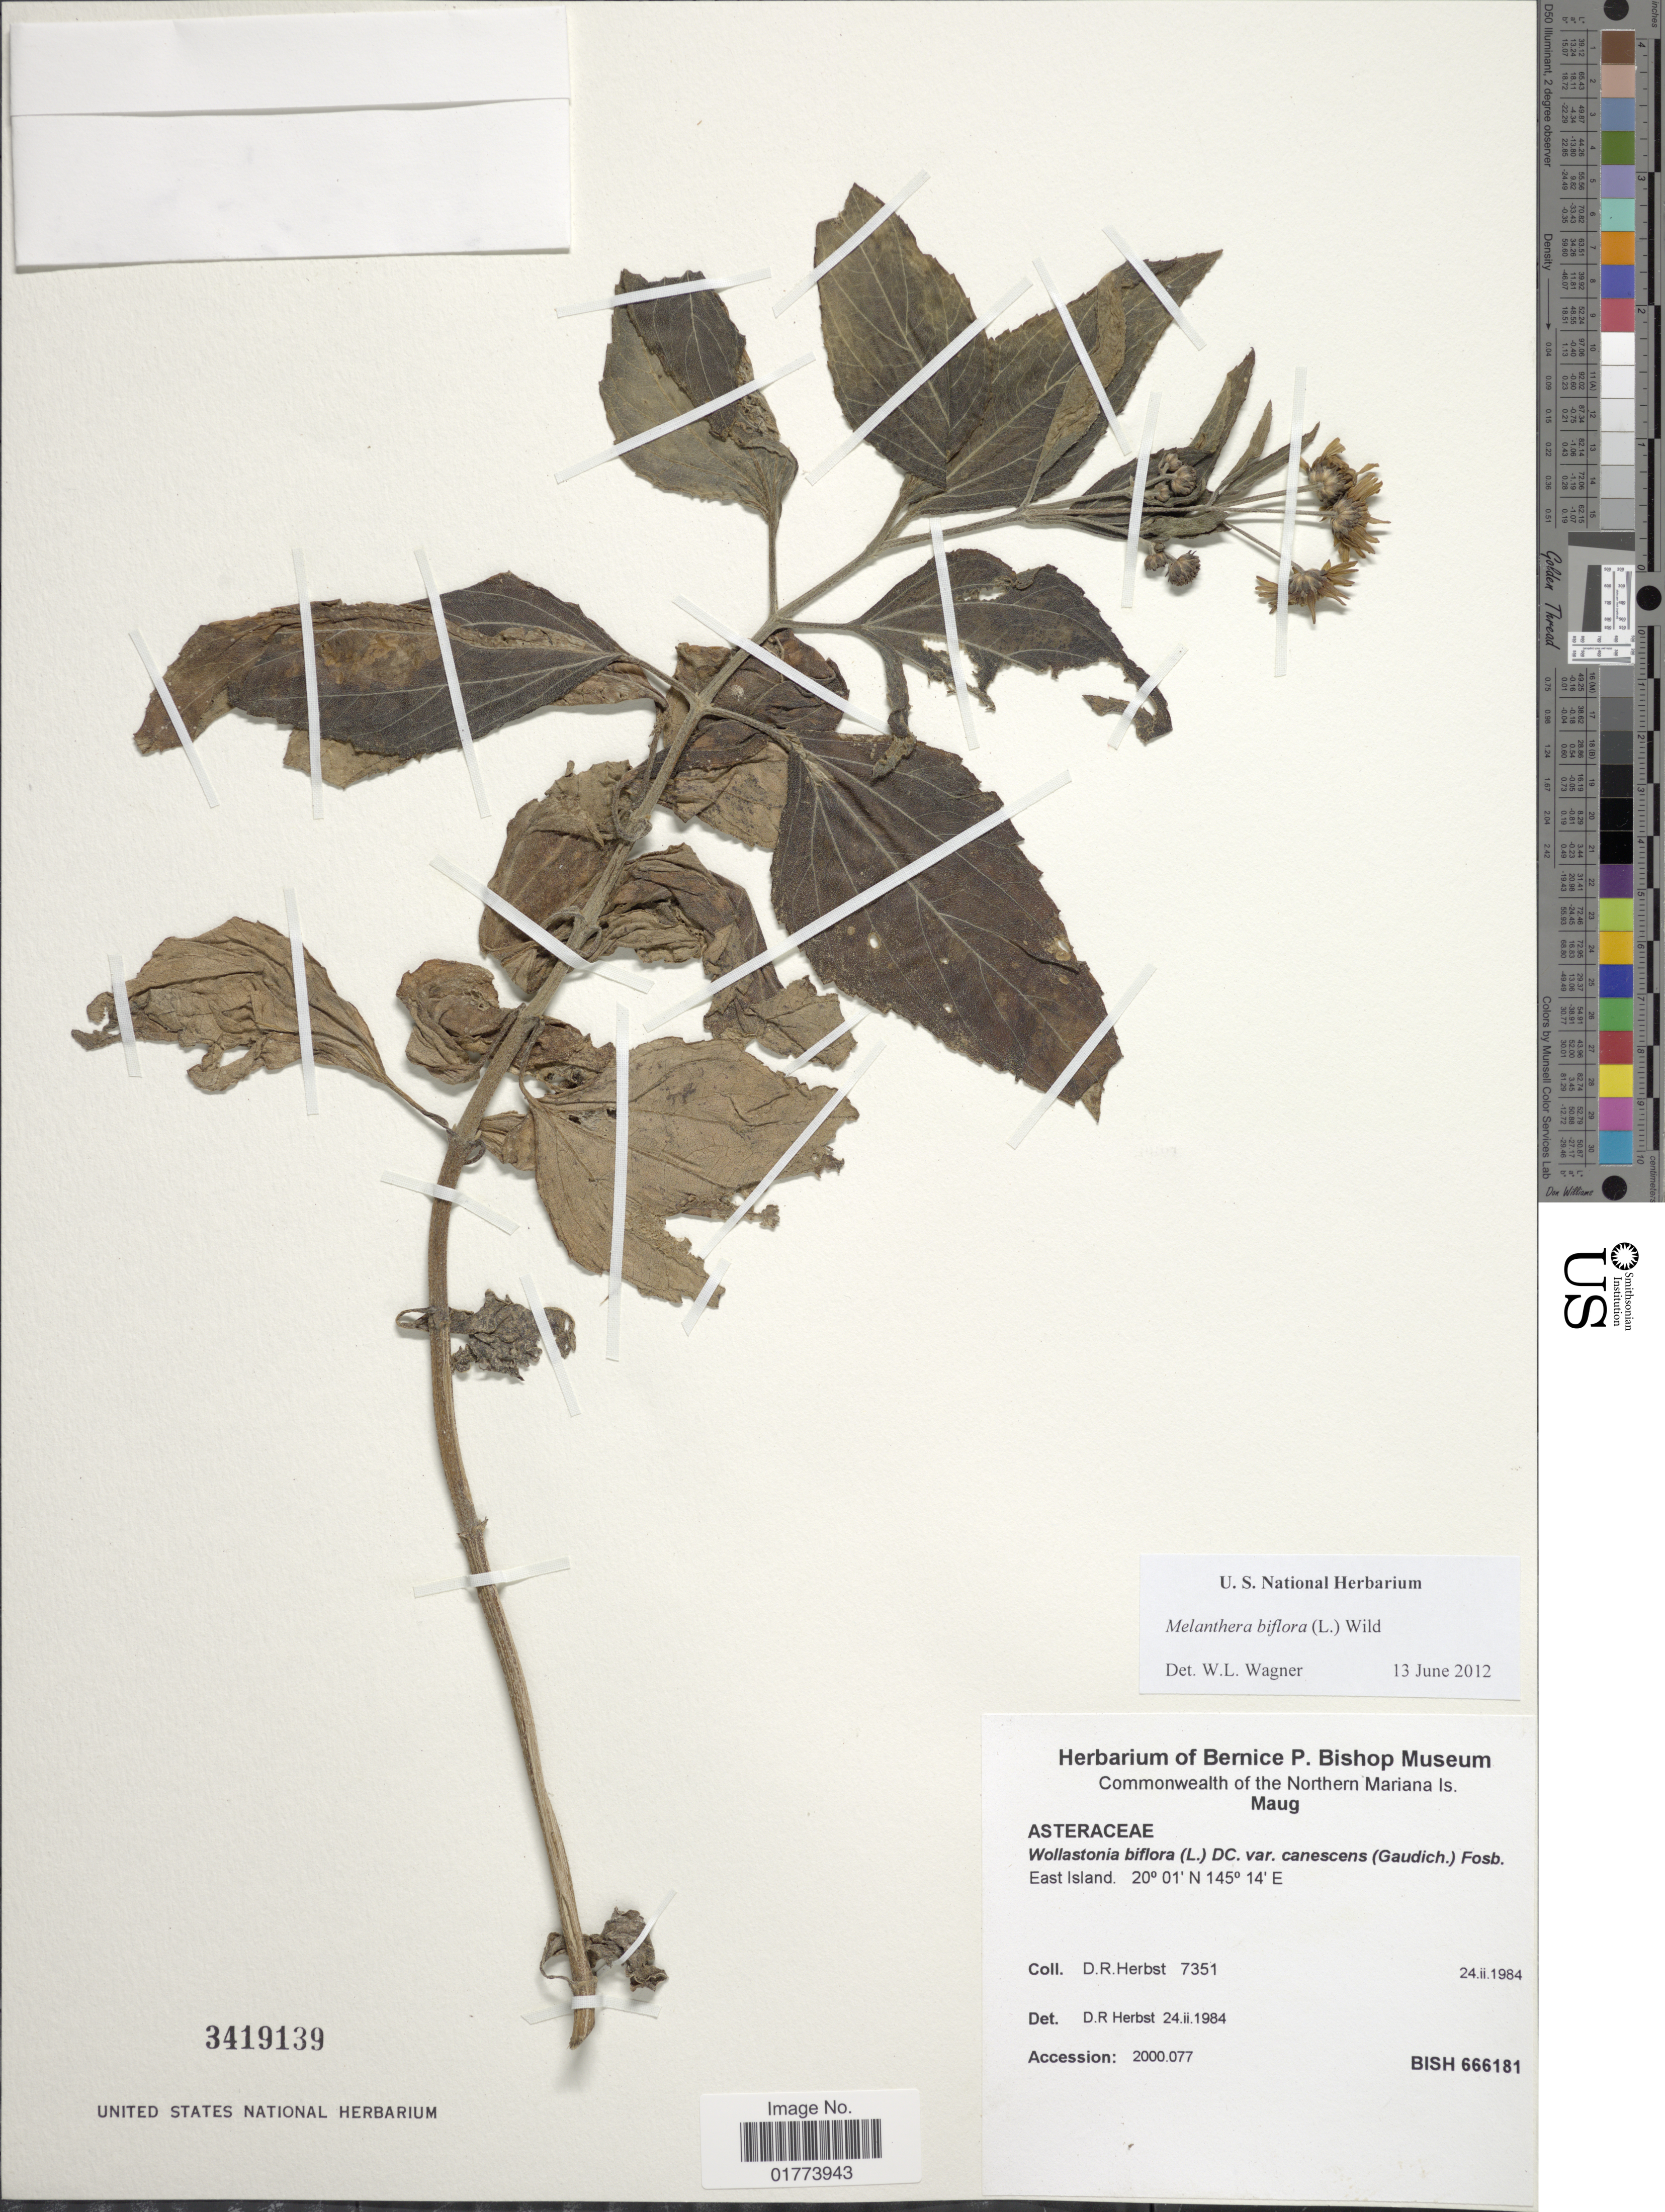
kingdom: Plantae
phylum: Tracheophyta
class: Magnoliopsida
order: Asterales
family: Asteraceae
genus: Wollastonia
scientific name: Wollastonia uniflora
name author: (Willd.) Orchard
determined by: Wagner, W. L., (BOT), Smithsonian Institution - National Museum of Natural History (UNITED STATES)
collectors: D. R. Herbst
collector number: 7351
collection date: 1984-02-24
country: Northern Mariana Islands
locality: Maug, East Island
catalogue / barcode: US 3419139